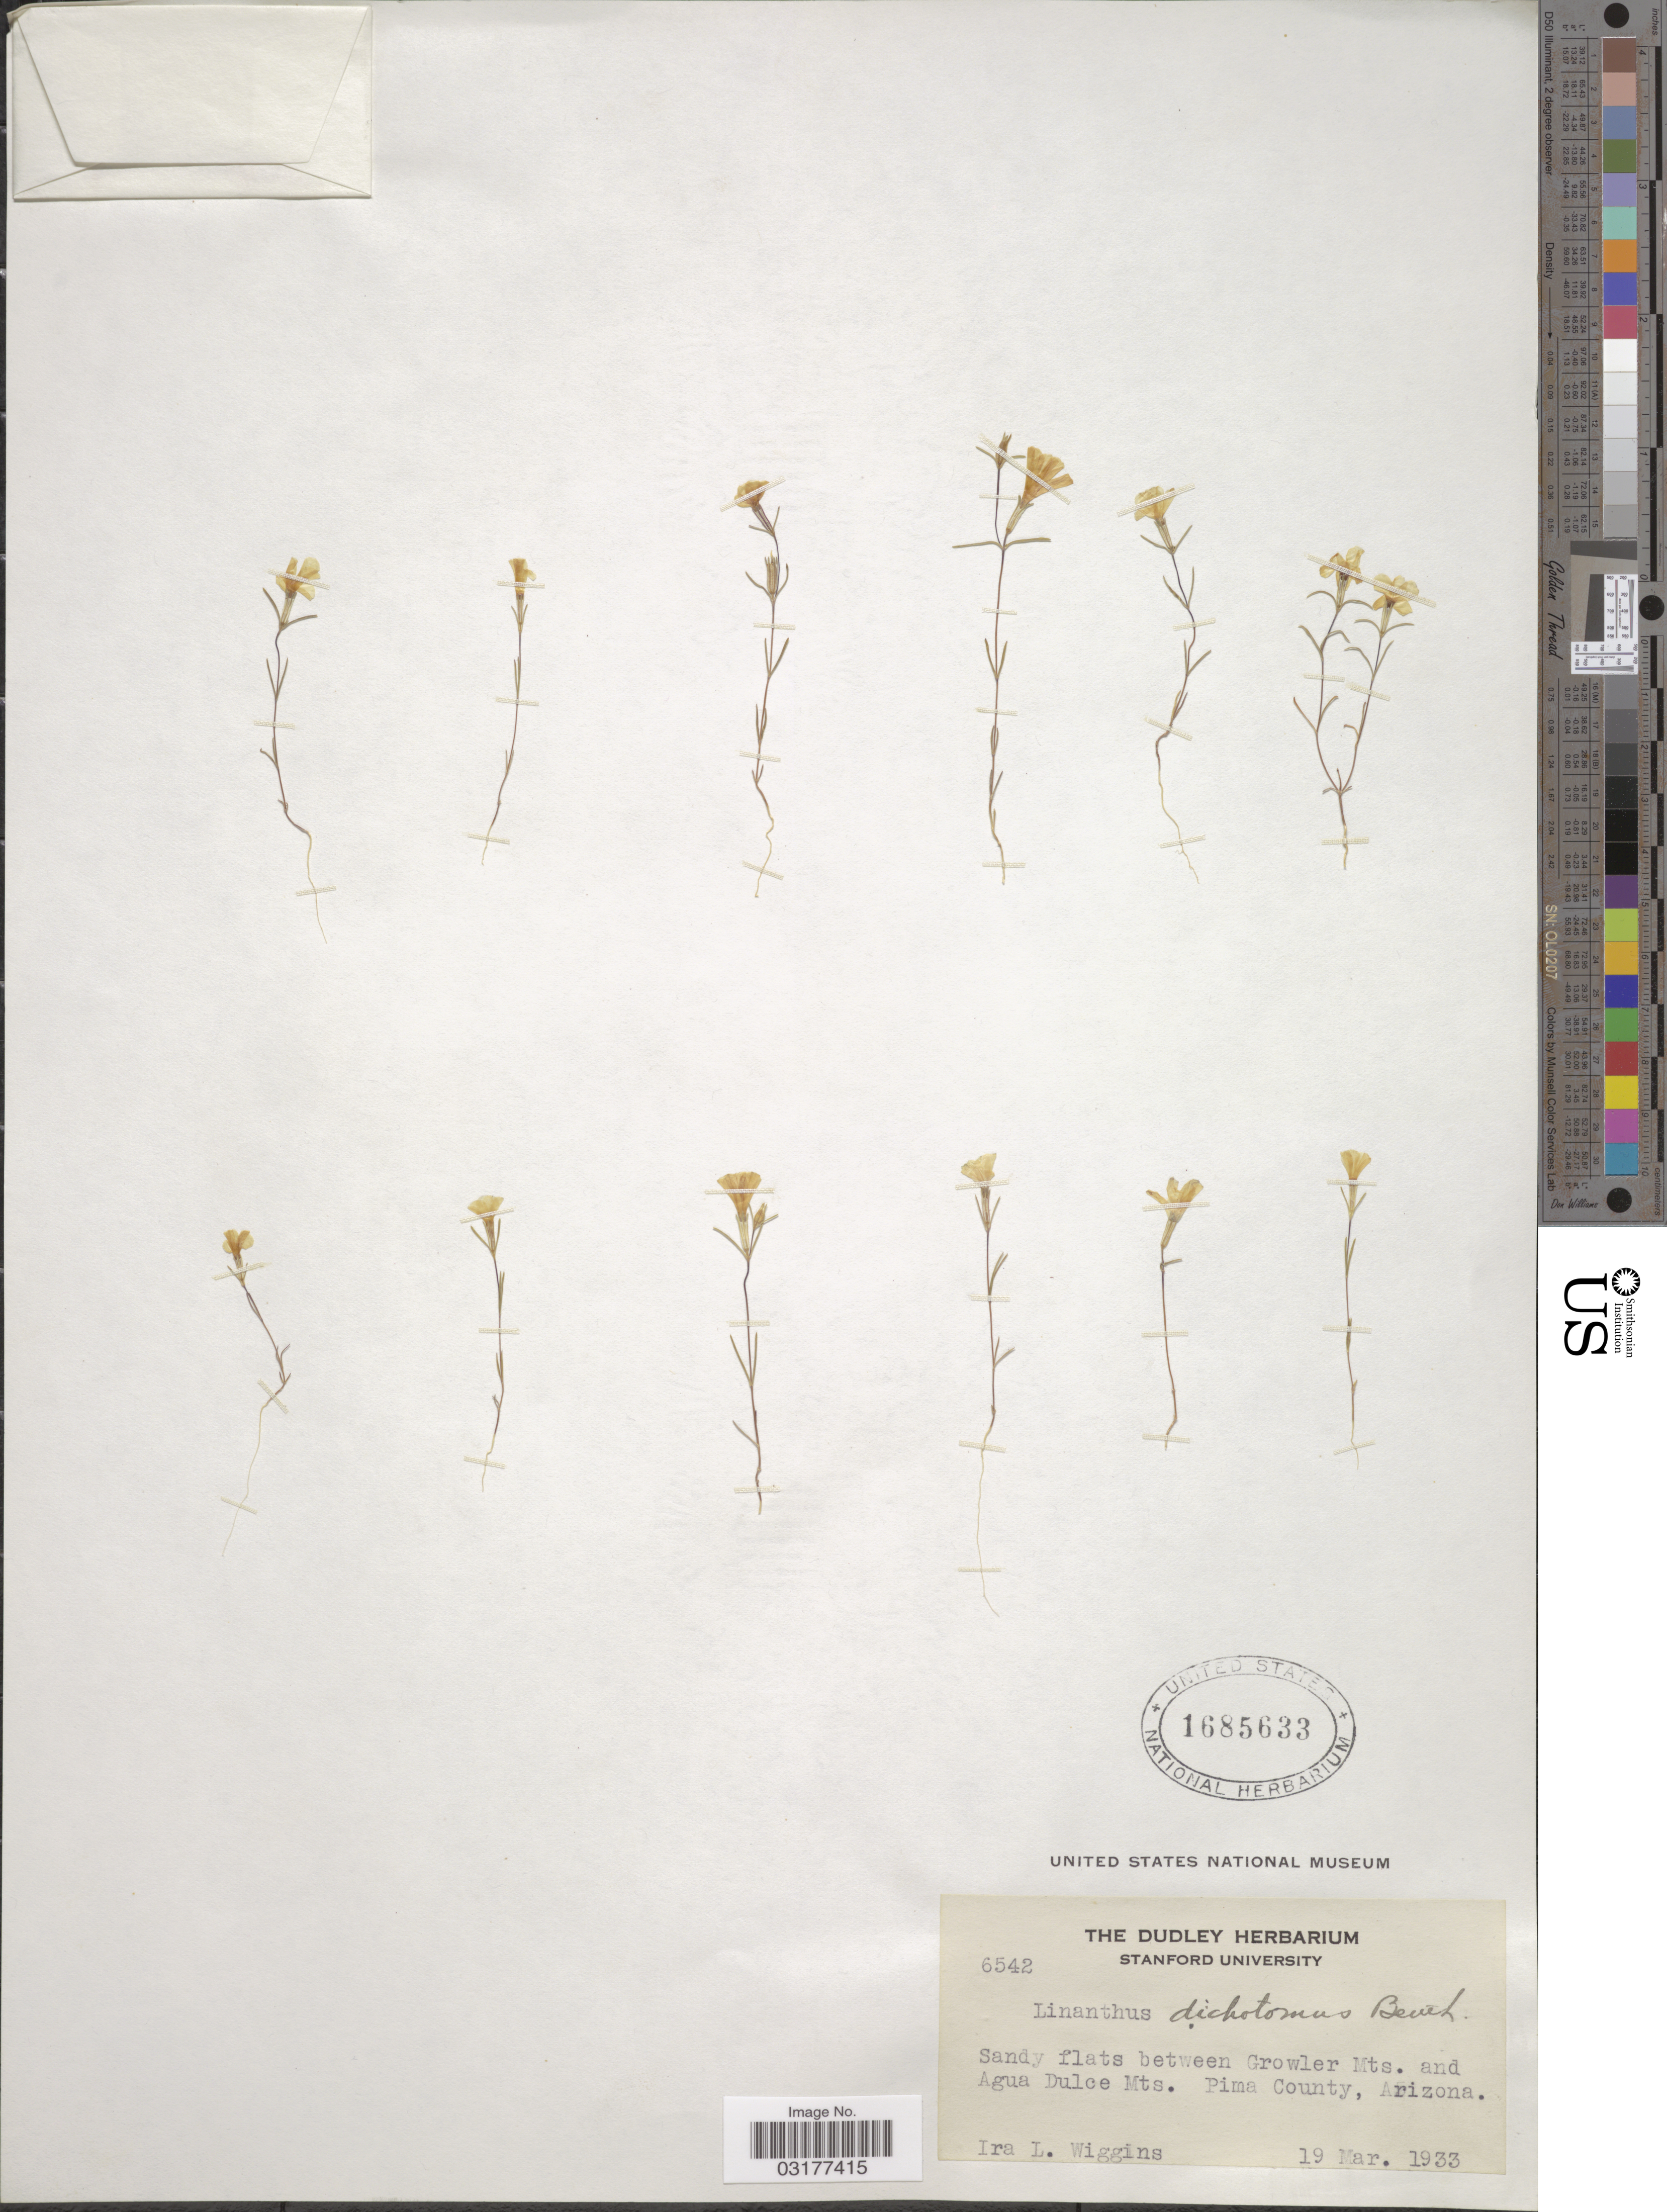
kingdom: Plantae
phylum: Tracheophyta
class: Magnoliopsida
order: Ericales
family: Polemoniaceae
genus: Linanthus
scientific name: Linanthus dichotomus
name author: Benth.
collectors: I. L. Wiggins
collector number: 6542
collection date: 1933-03-19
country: United States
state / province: Arizona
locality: Between Growler Mts. and Agua Dulce Mts. Pima County.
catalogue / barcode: US 1685633